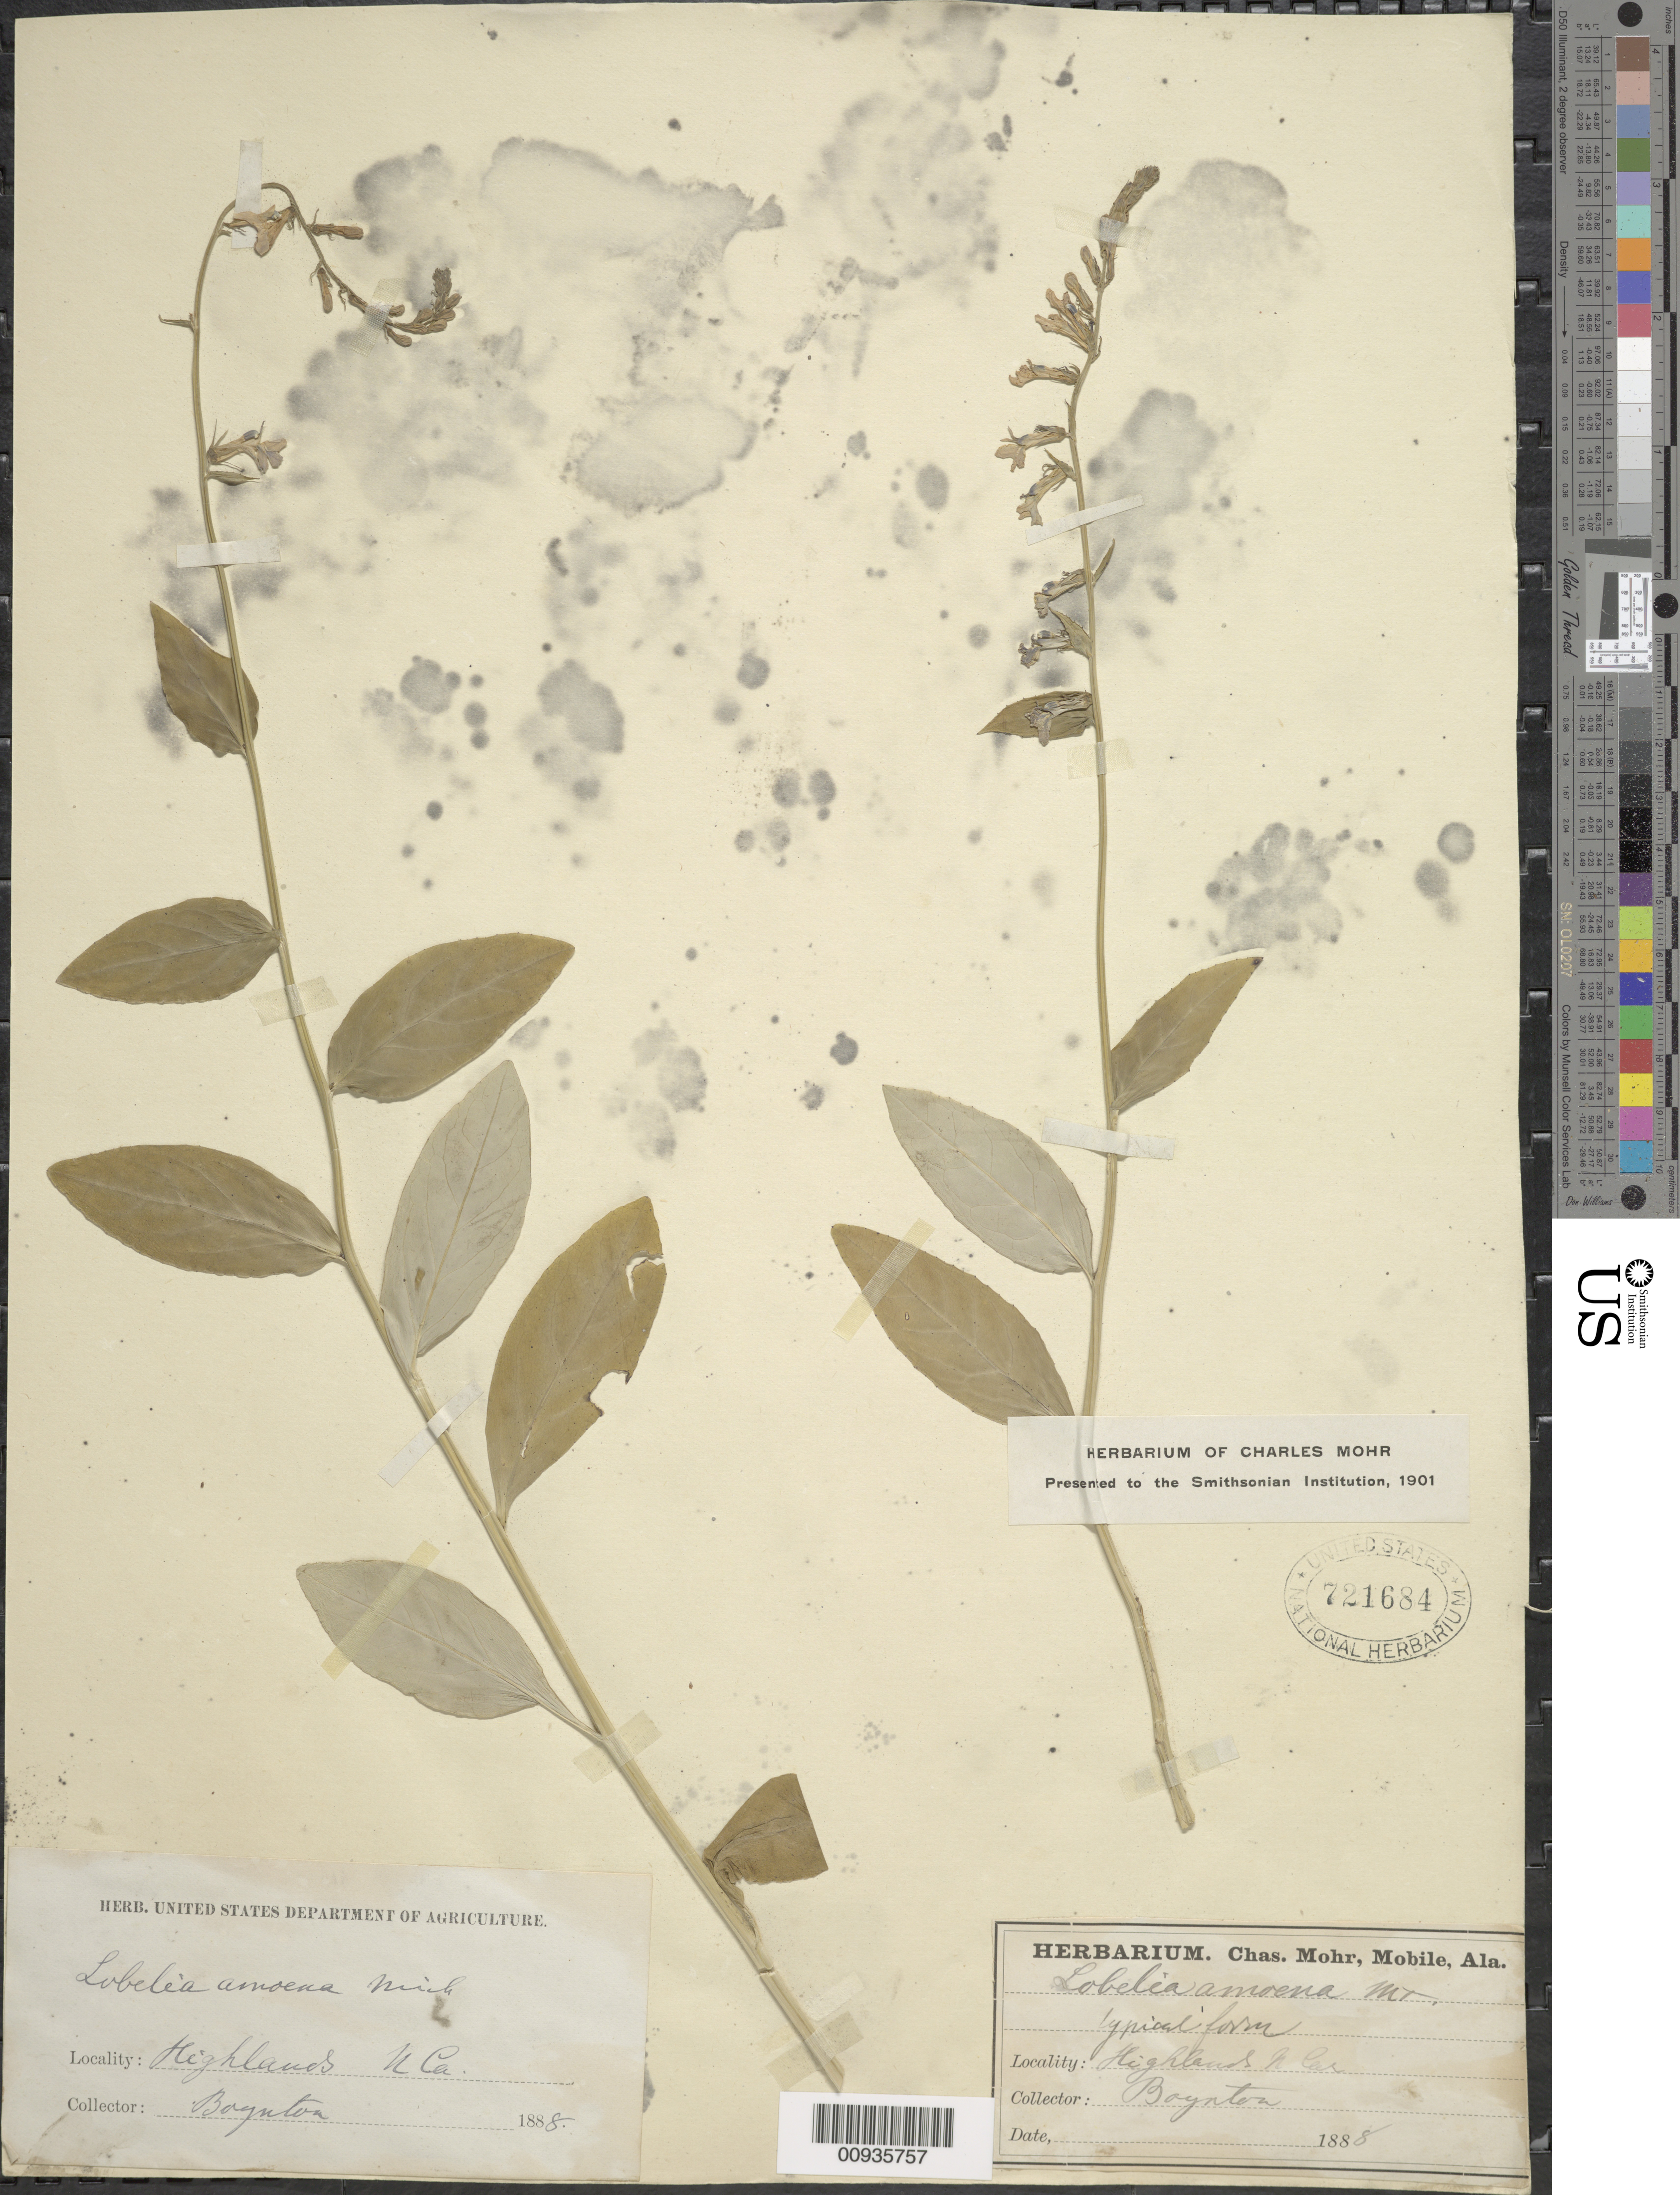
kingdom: Plantae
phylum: Tracheophyta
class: Magnoliopsida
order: Asterales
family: Campanulaceae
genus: Lobelia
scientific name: Lobelia amoena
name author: Michx.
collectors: E. Boynton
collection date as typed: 1888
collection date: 1888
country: United States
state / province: North Carolina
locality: Highlands.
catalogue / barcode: US 721684